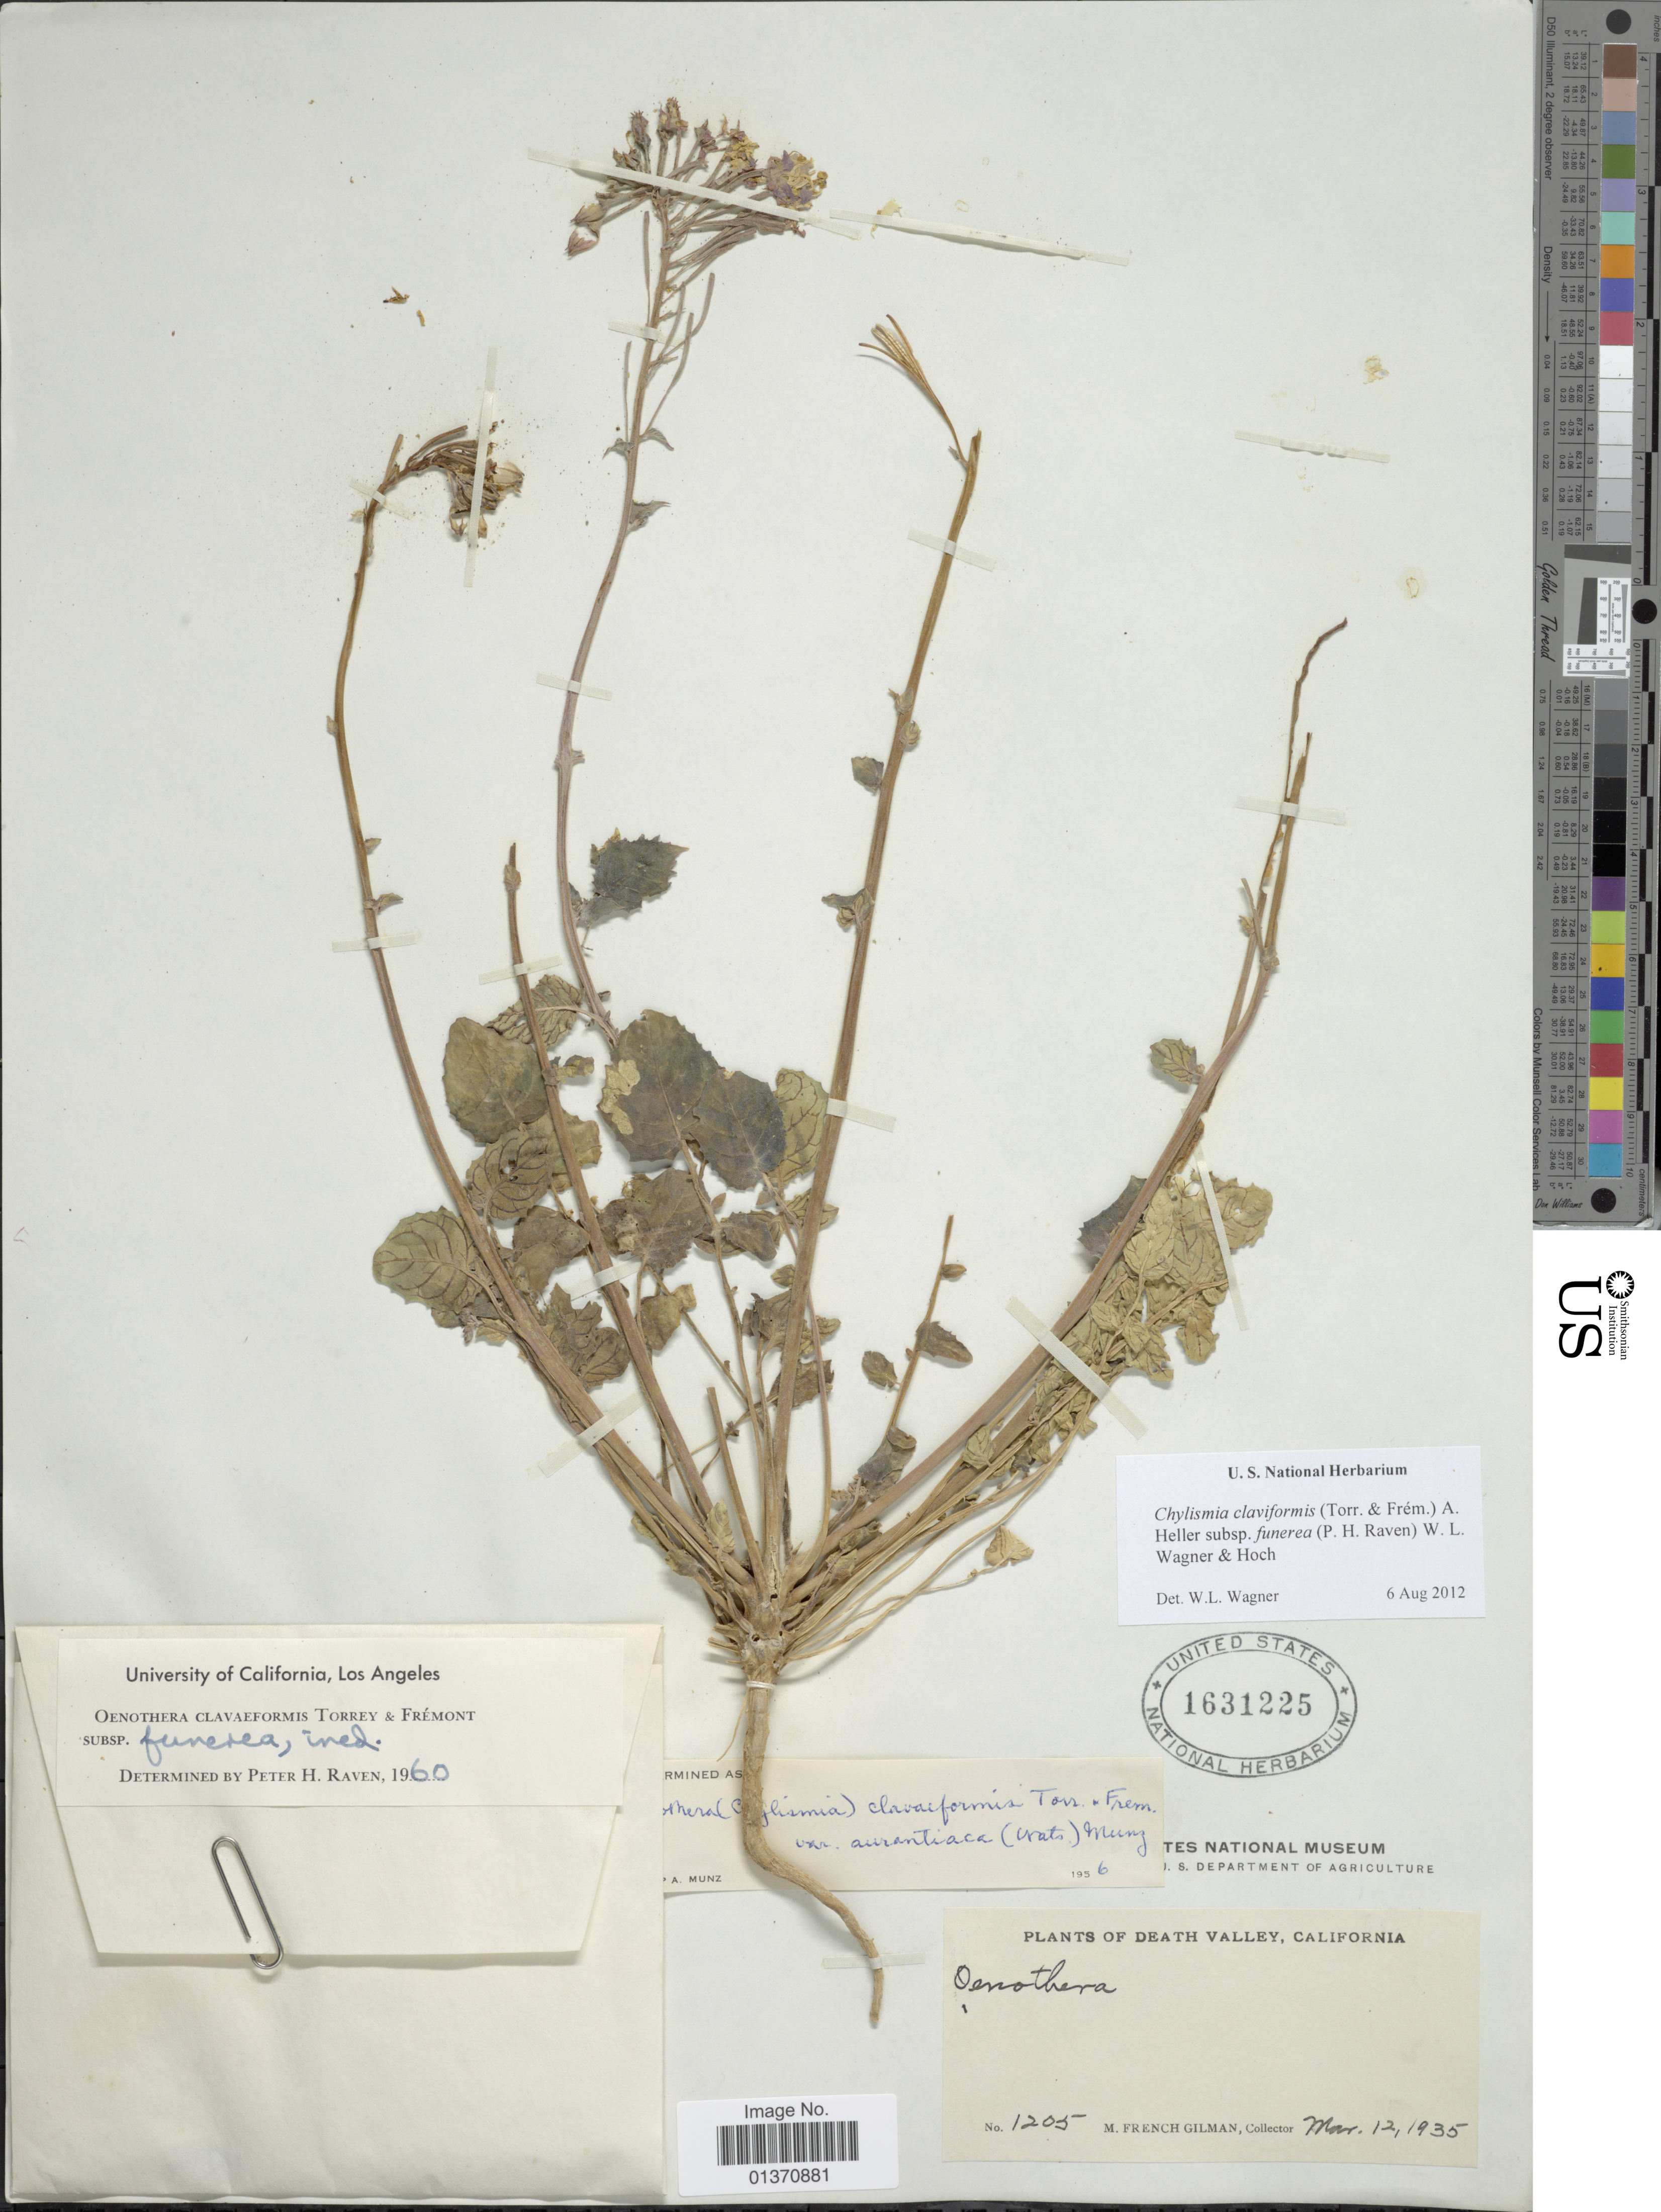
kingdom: Plantae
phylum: Tracheophyta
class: Magnoliopsida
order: Myrtales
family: Onagraceae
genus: Chylismia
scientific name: Chylismia claviformis subsp. funerea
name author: (P.H. Raven) W.L. Wagner & Hoch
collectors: M. F. Gilman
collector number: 1205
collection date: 1935-03-12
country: United States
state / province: California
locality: Death Valley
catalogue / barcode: US 1631225